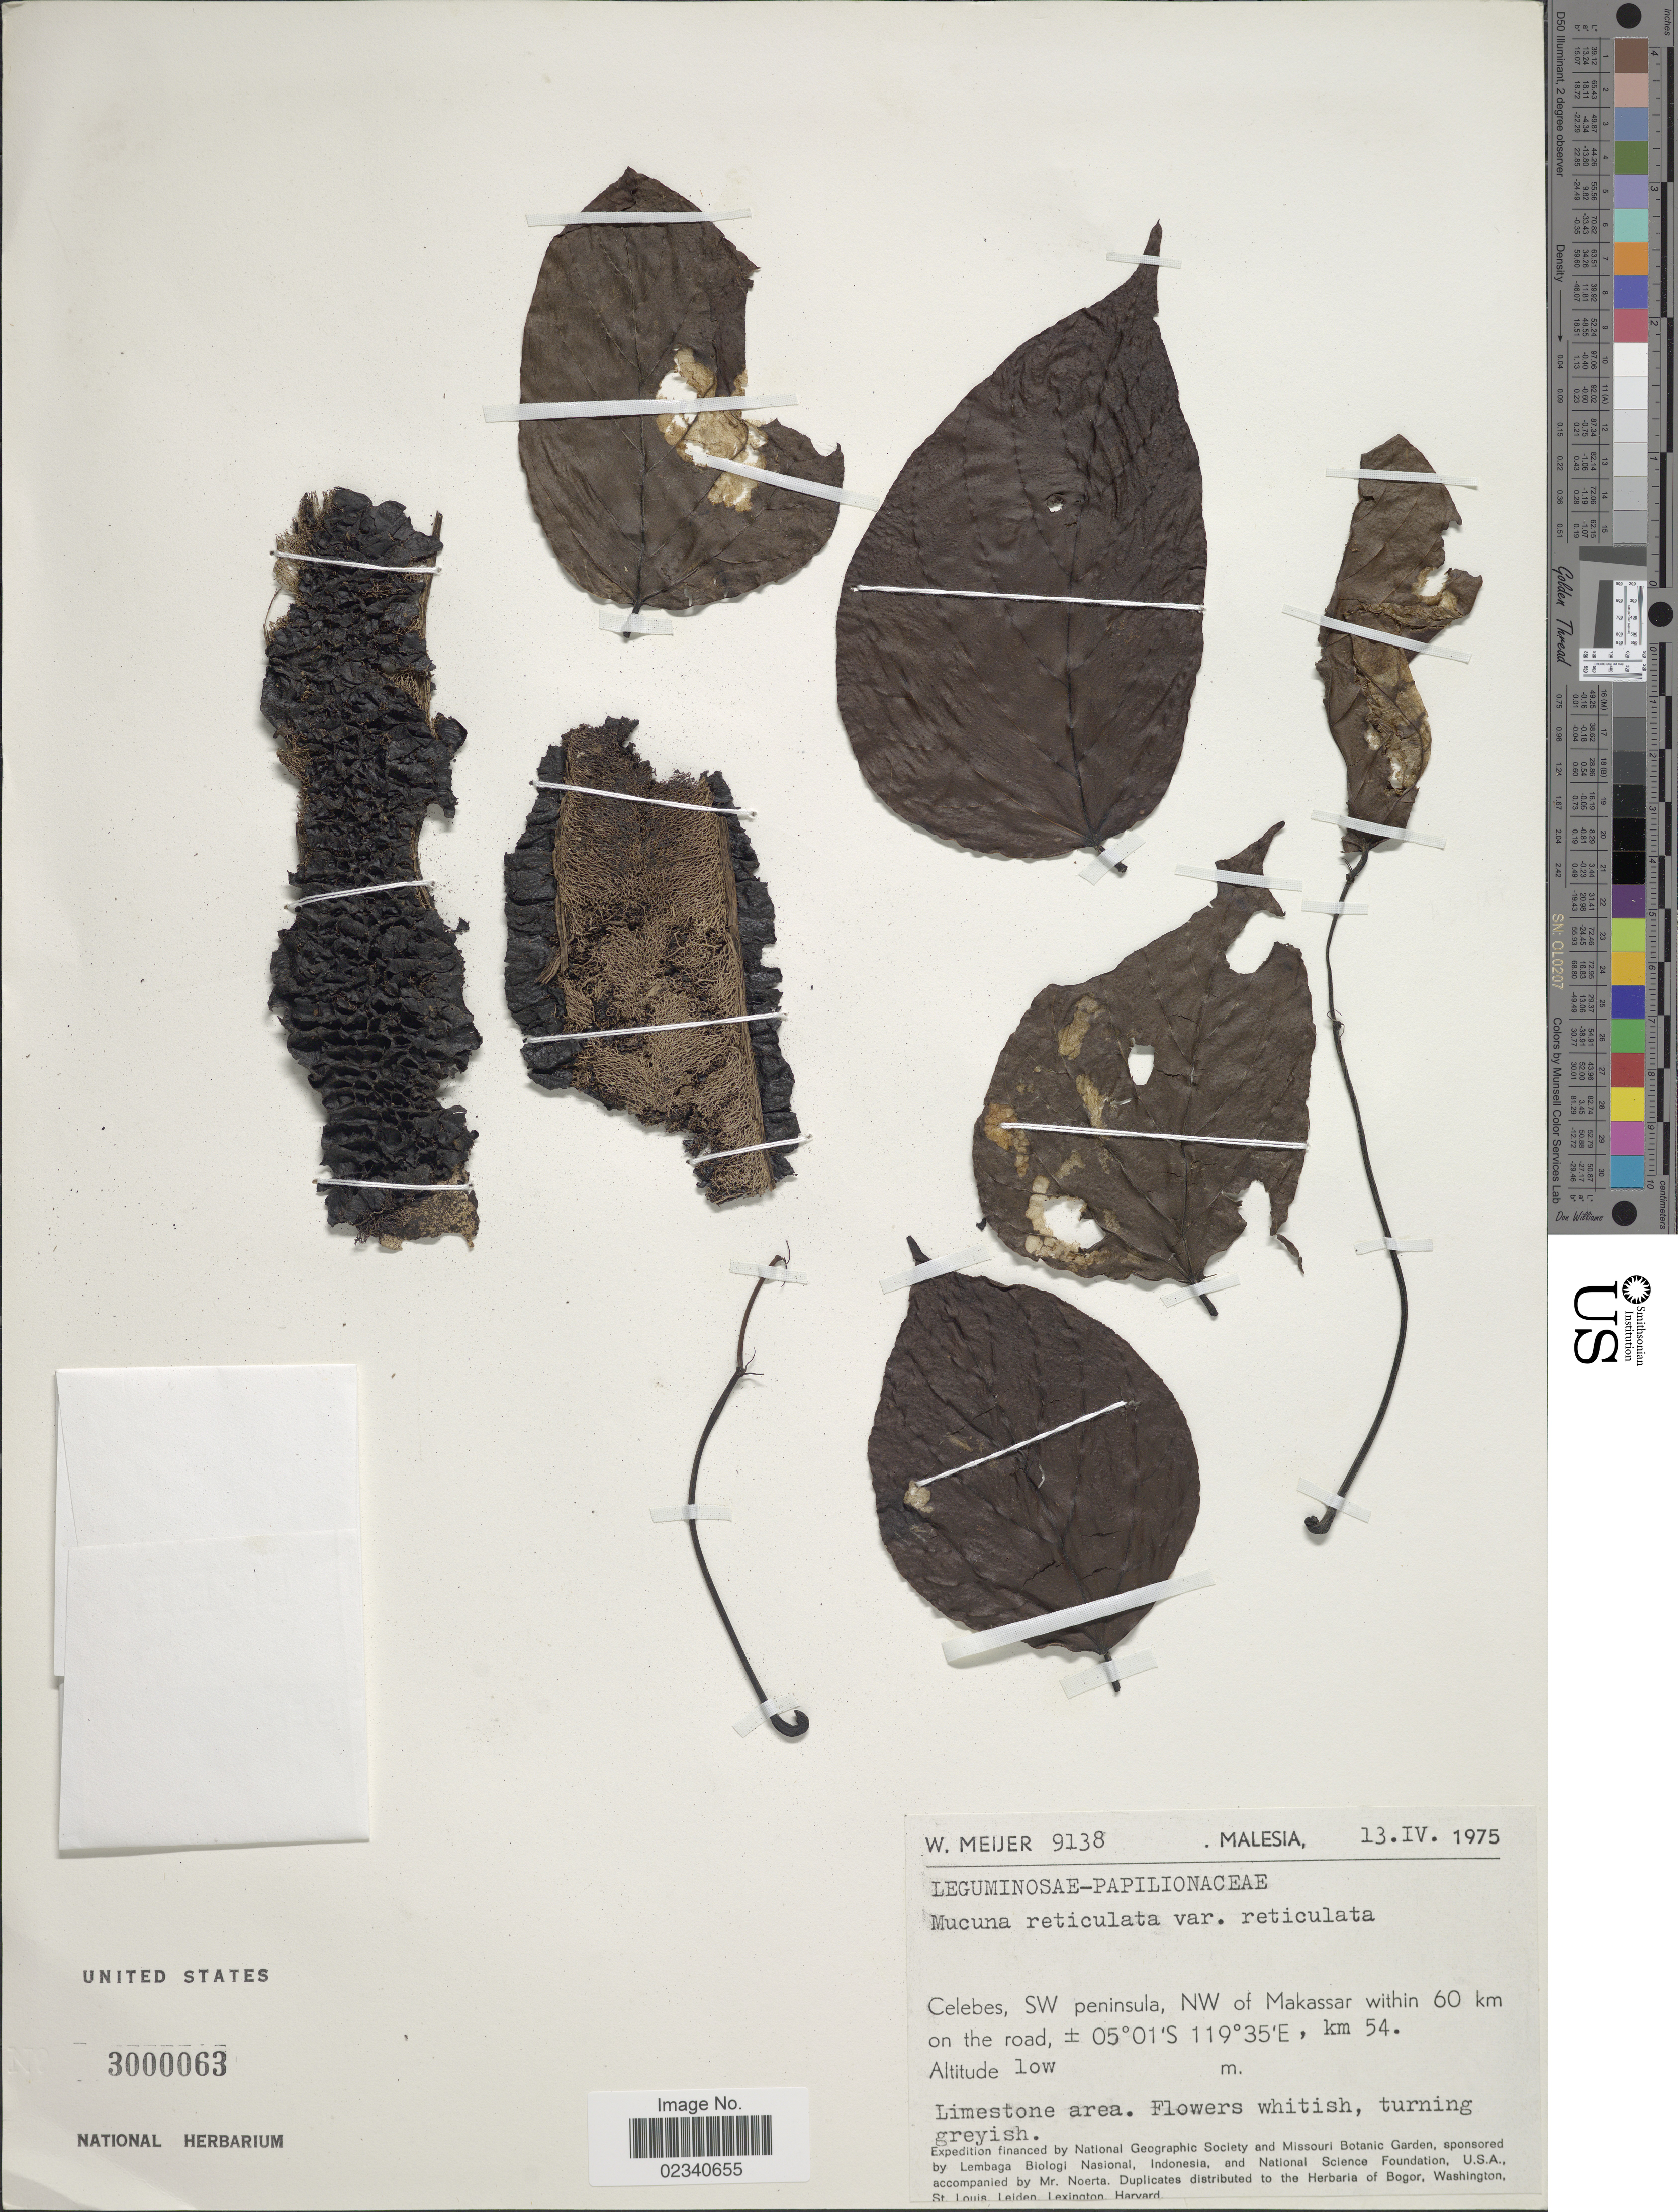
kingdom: Plantae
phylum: Tracheophyta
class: Magnoliopsida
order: Fabales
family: Fabaceae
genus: Mucuna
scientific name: Mucuna reticulata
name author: Burck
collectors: W. Meijer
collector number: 9138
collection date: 1975-04-13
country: Malaysia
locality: Malesia. Celebes, SW peninsula, NW of Makassar within 60 km on the road, km 54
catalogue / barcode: US 3000063